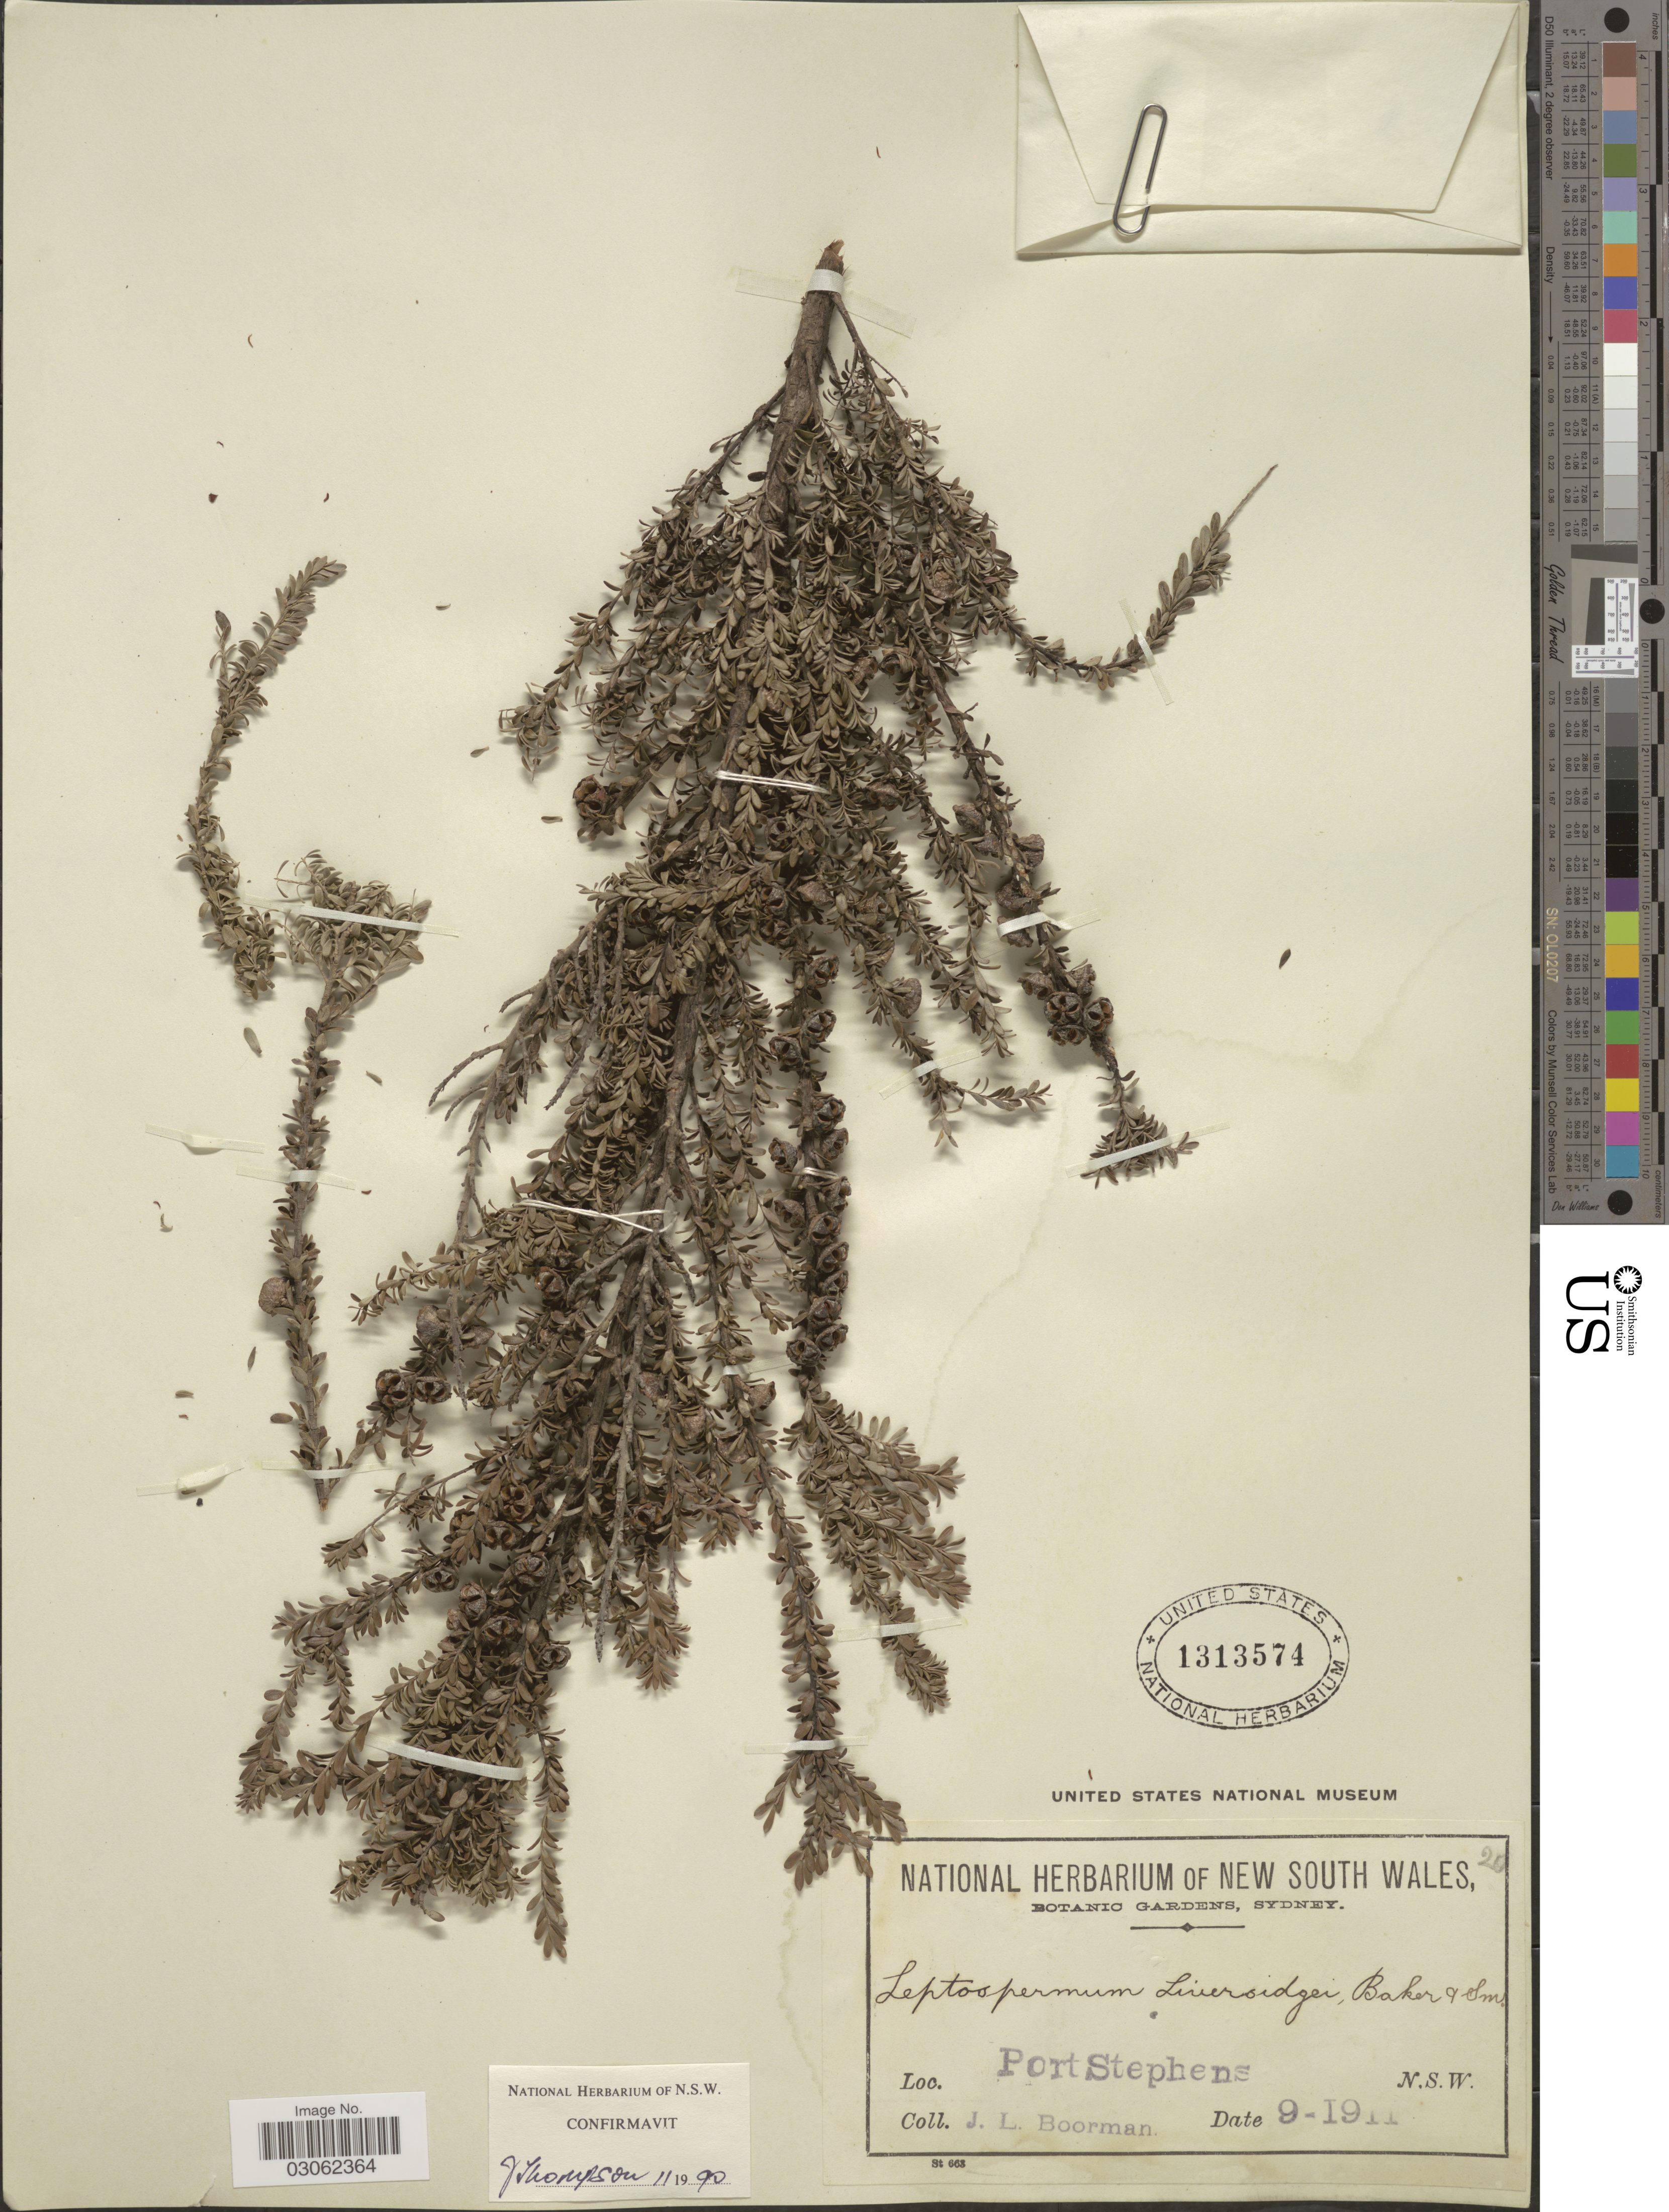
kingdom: Plantae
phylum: Tracheophyta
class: Magnoliopsida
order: Myrtales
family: Myrtaceae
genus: Leptospermum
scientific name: Leptospermum liversidgei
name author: R.T. Baker & H.G. Sm.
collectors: J. Boorman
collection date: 1911-09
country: Australia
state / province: New South Wales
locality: Port Stephens.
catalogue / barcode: US 1313574